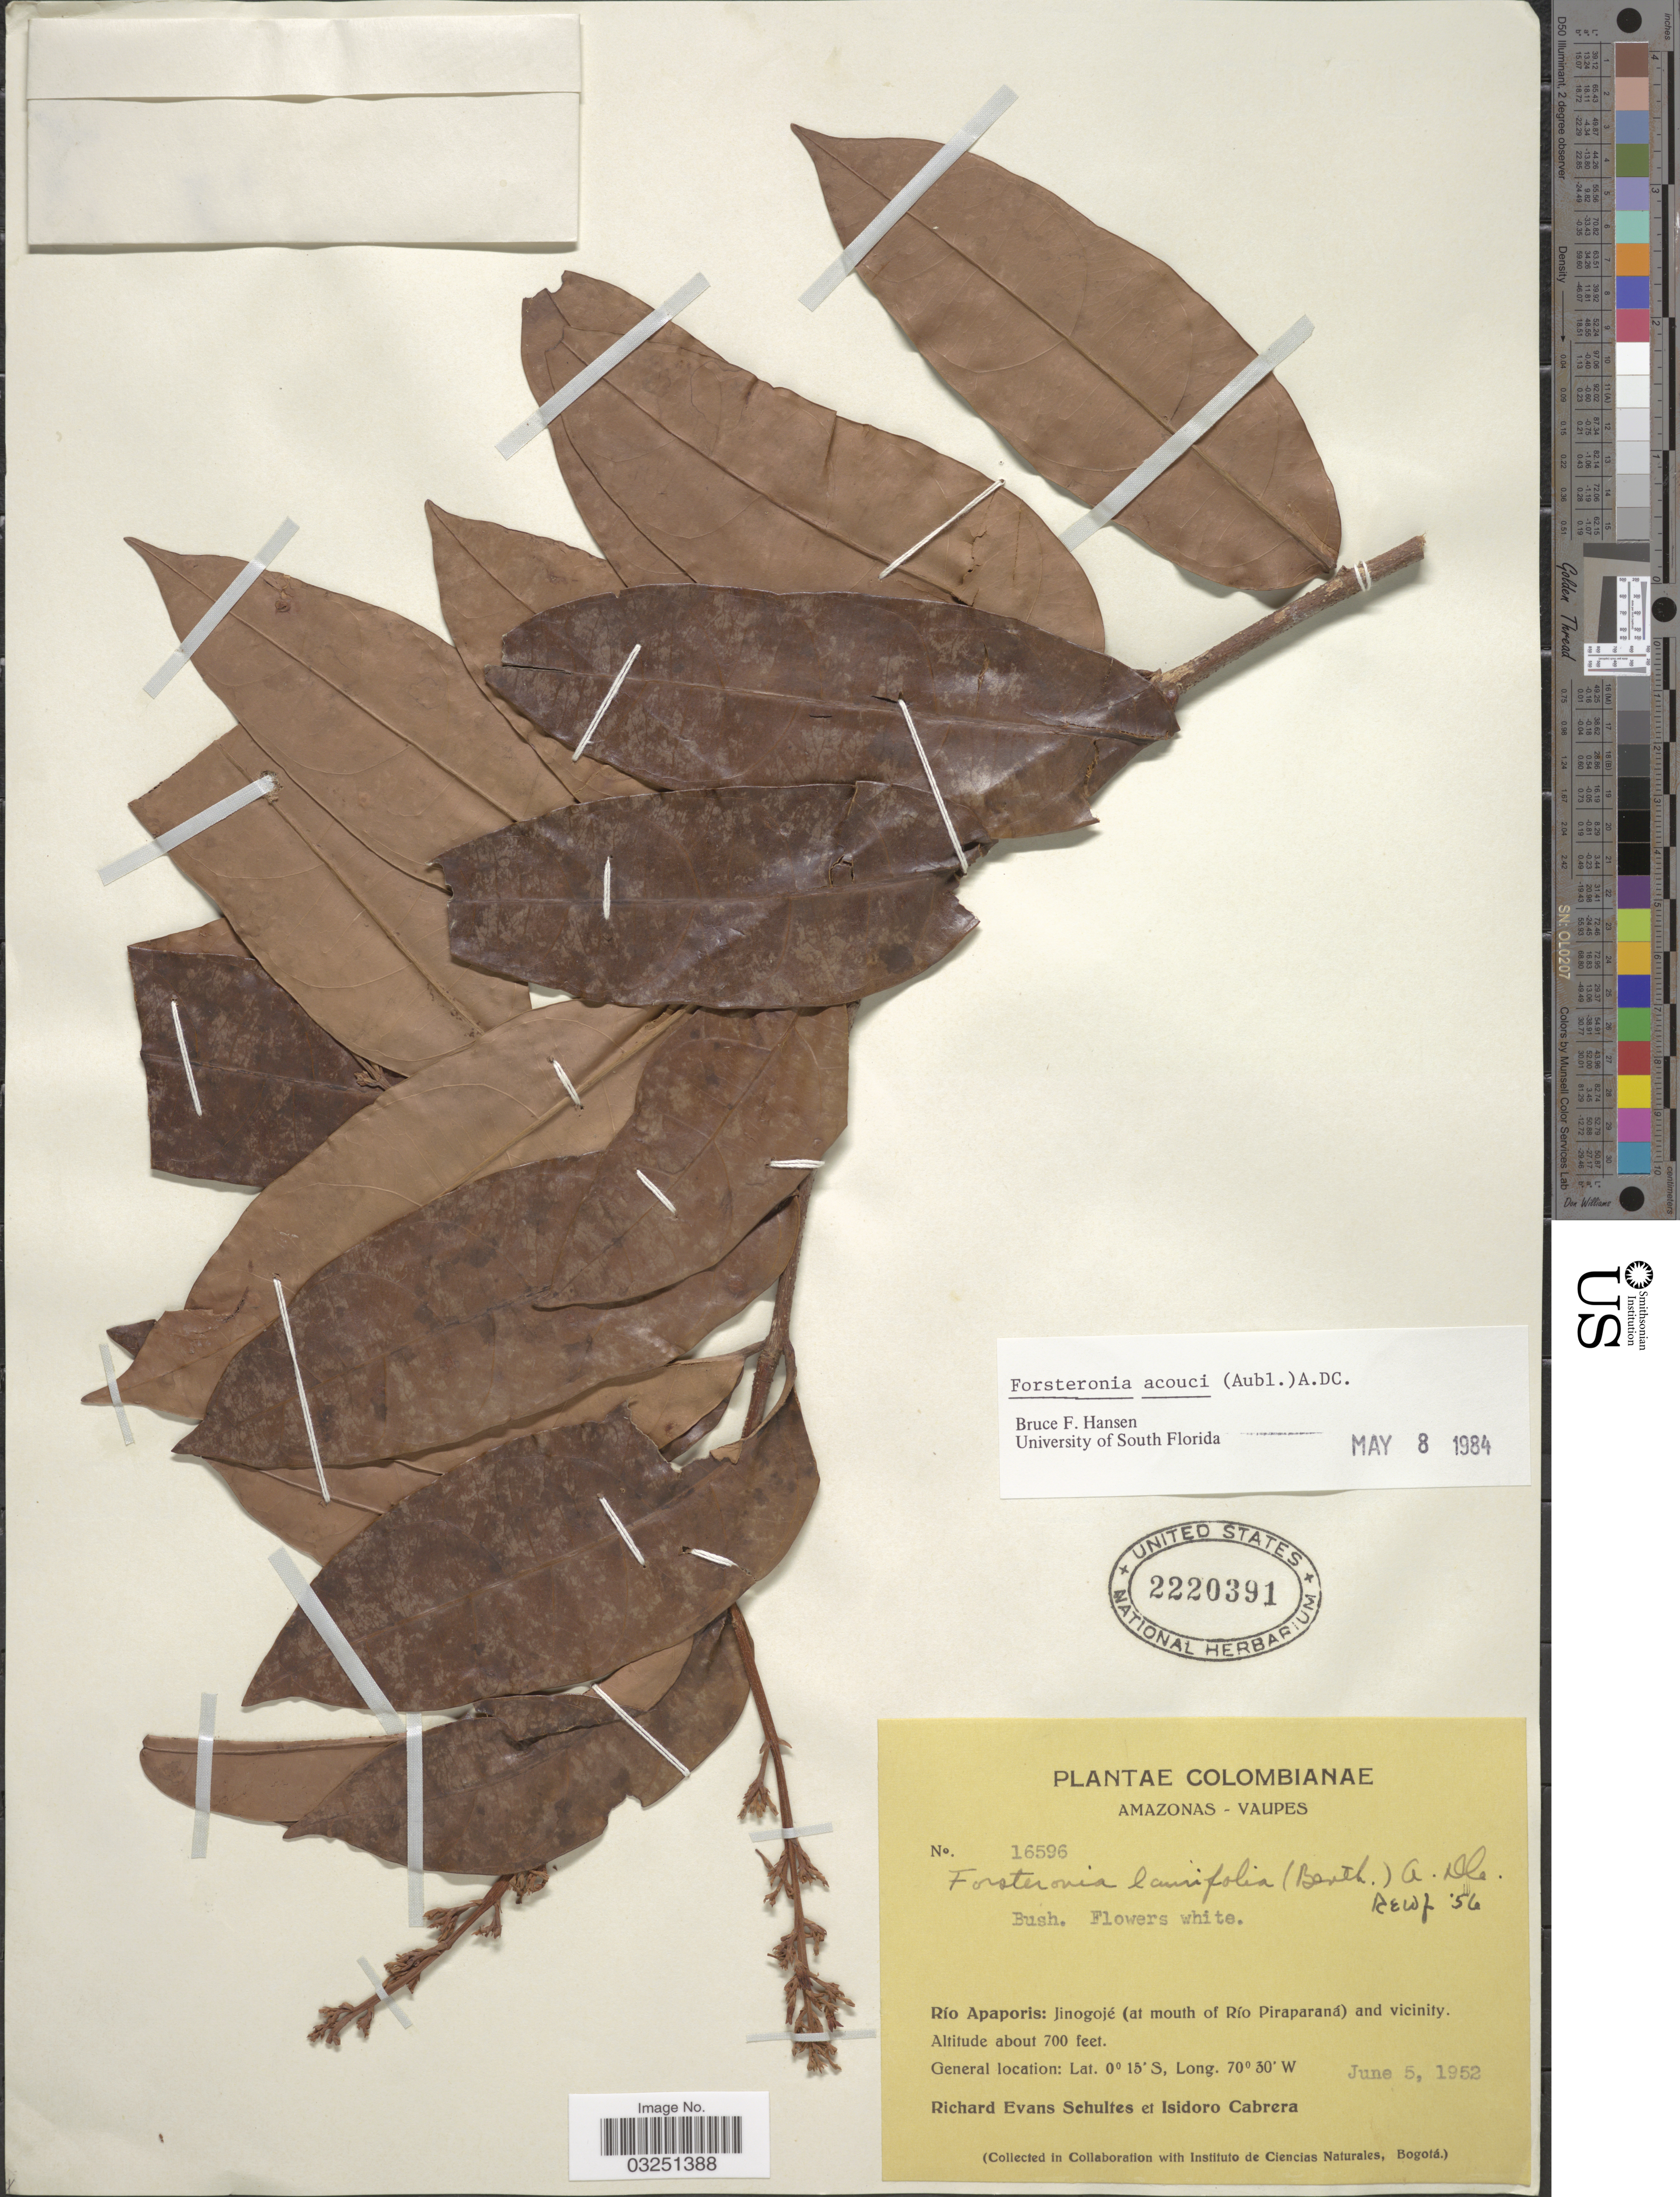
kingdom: Plantae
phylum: Tracheophyta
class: Magnoliopsida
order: Gentianales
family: Apocynaceae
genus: Forsteronia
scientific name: Forsteronia acouci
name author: (Aubl.) A. DC.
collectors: R. E. Schultes & I. Cabrera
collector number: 16596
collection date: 1952-06-05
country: Colombia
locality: Amazonas - Vaupés. Río Apaporis: Jinogojé (at mouth of Río Piraparaná) and vicinity.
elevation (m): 213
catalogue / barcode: US 2220391